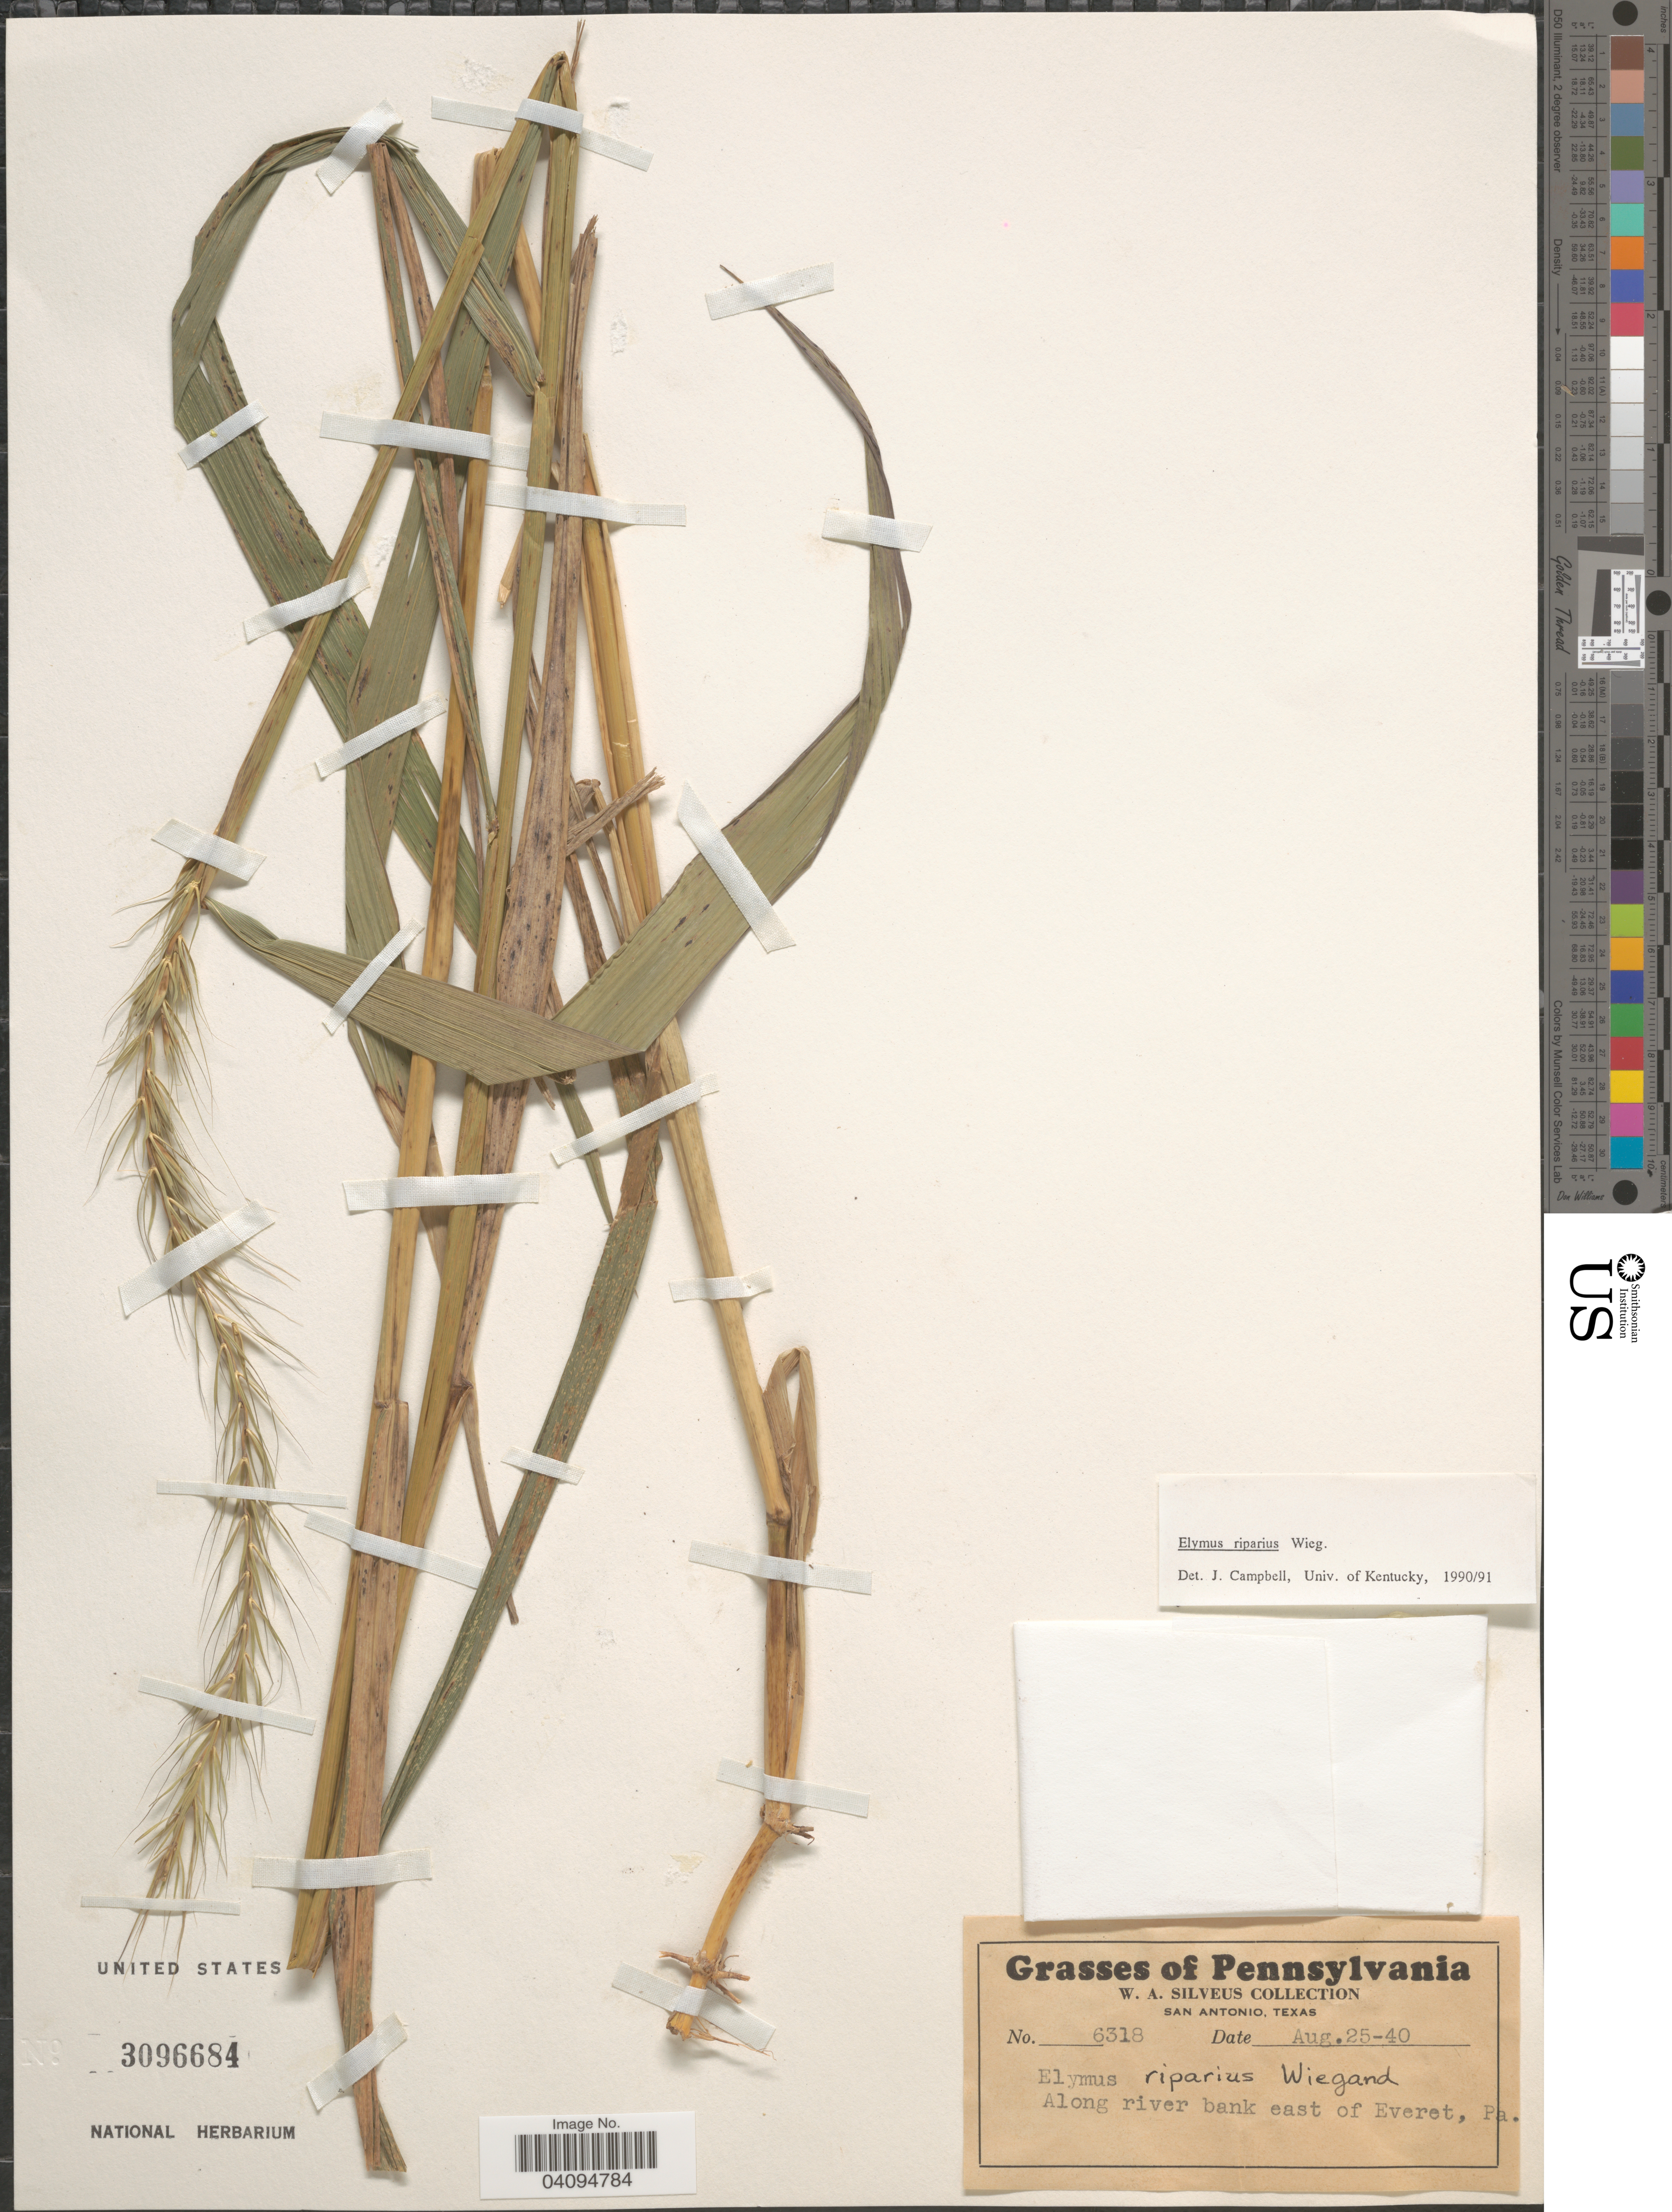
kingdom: Plantae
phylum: Tracheophyta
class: Liliopsida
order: Poales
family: Poaceae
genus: Elymus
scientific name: Elymus riparius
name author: Wiegand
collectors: W. Silveus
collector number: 6318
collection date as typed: Transcribed d/m/y: 25/8/40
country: United States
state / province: Pennsylvania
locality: Along river bank east of Everest.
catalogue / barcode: US 3096684